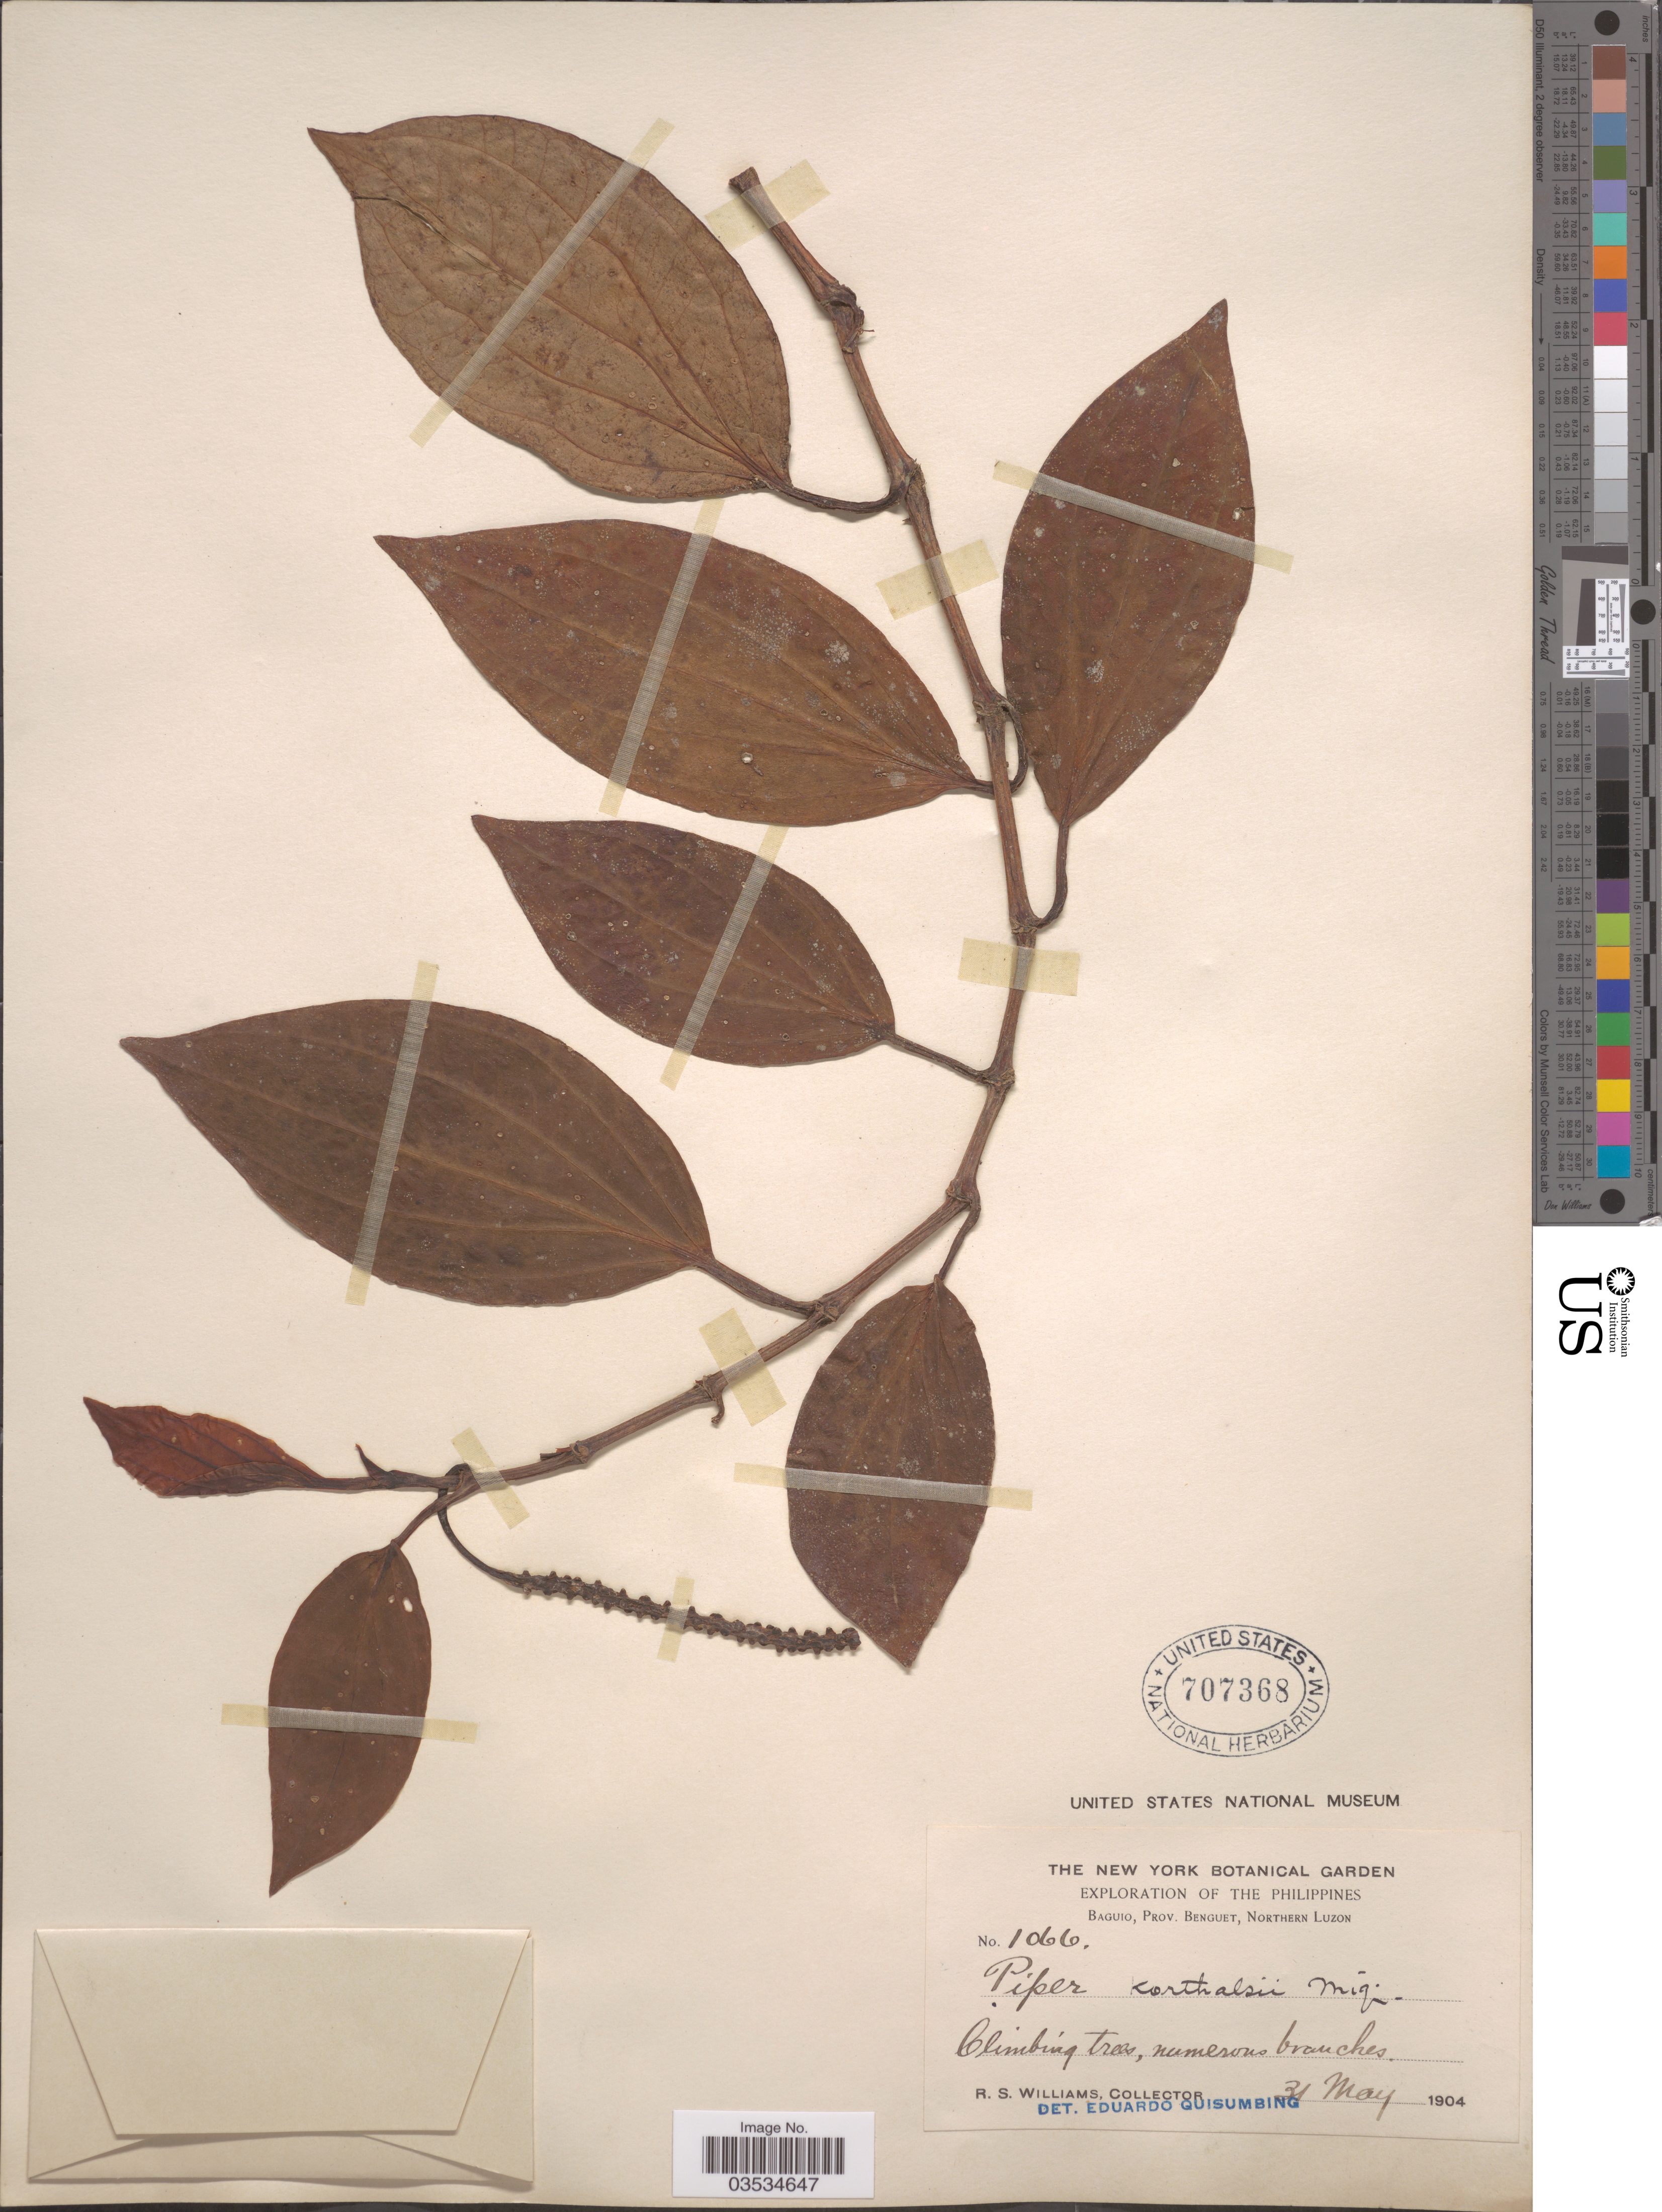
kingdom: Plantae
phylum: Tracheophyta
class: Magnoliopsida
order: Piperales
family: Piperaceae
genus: Piper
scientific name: Piper korthalsii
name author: Blume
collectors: R. S. Williams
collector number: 1066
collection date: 1904-05-31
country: Philippines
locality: Baguio, Prov. Benguet, Northern Luzon.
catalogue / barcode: US 707368